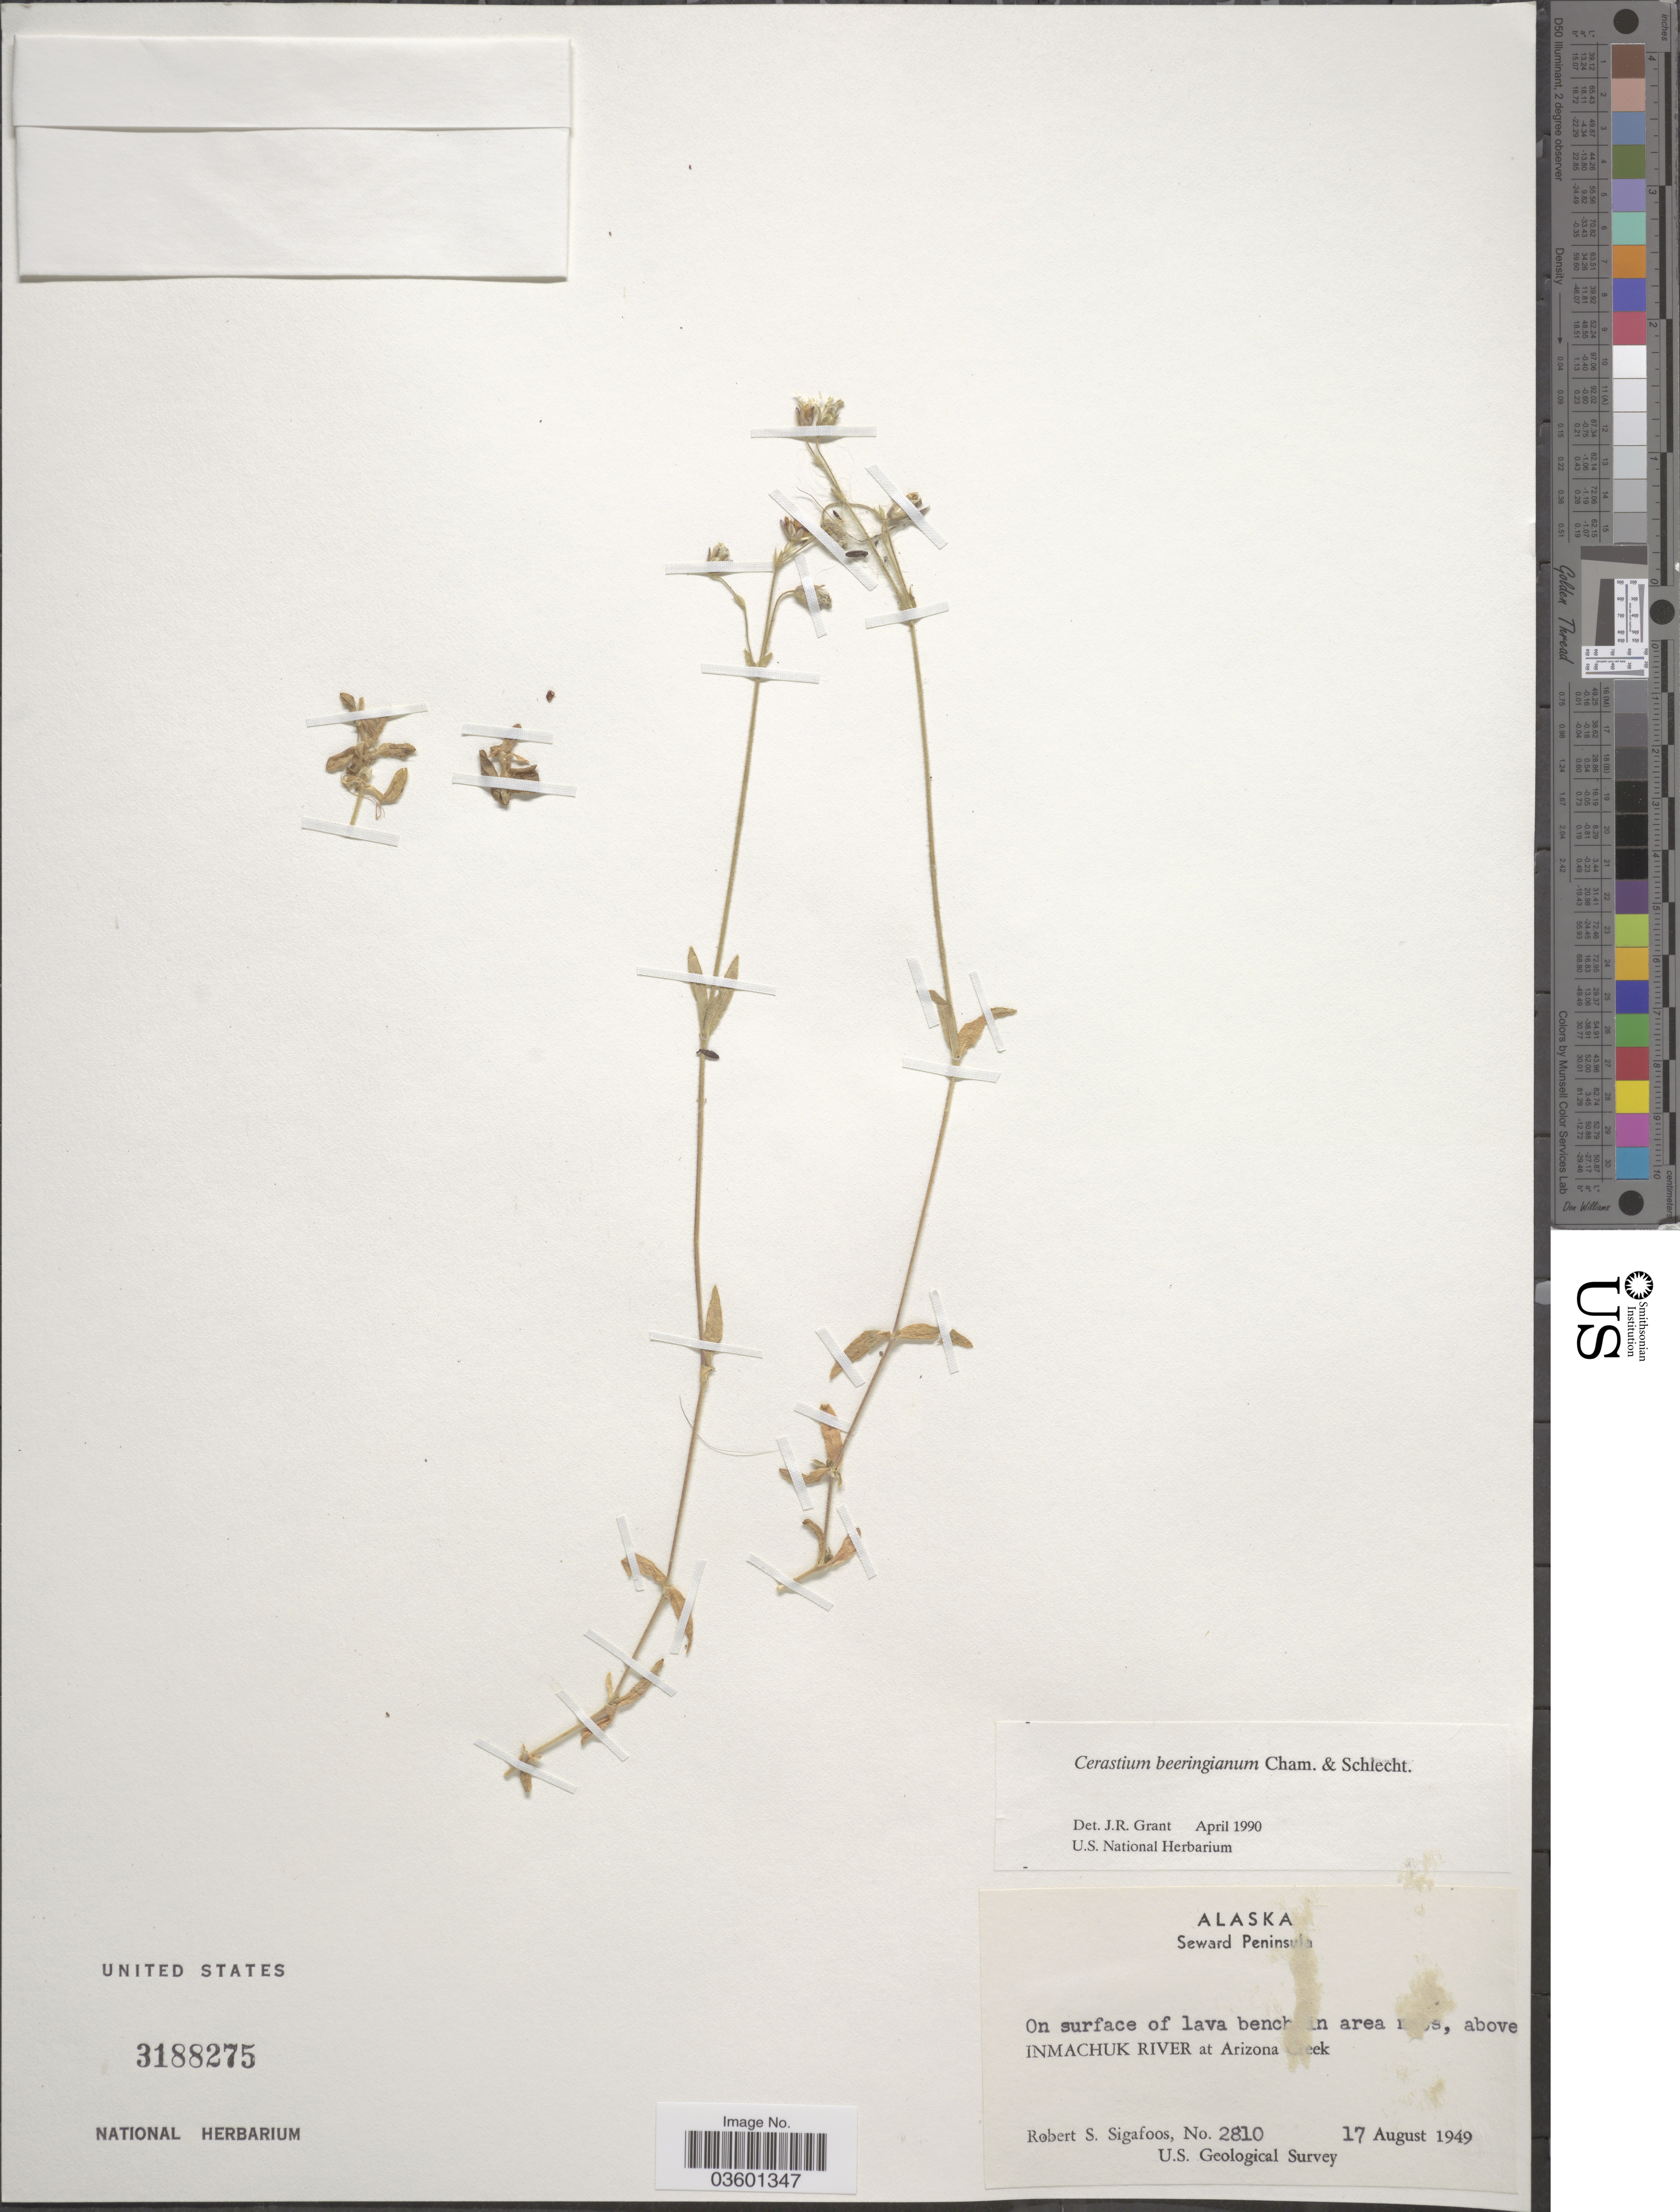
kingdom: Plantae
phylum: Tracheophyta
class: Magnoliopsida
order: Caryophyllales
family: Caryophyllaceae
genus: Cerastium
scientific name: Cerastium beeringianum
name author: Cham. & Schltdl.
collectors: R. Sigafoos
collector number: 2810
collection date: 1949-08-17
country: United States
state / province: Alaska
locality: Seward Peninsula. On surface of lava bench[illegible text]n area [illegible text], above Inmachuk River at Arizona Creek.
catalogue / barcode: US 3188275